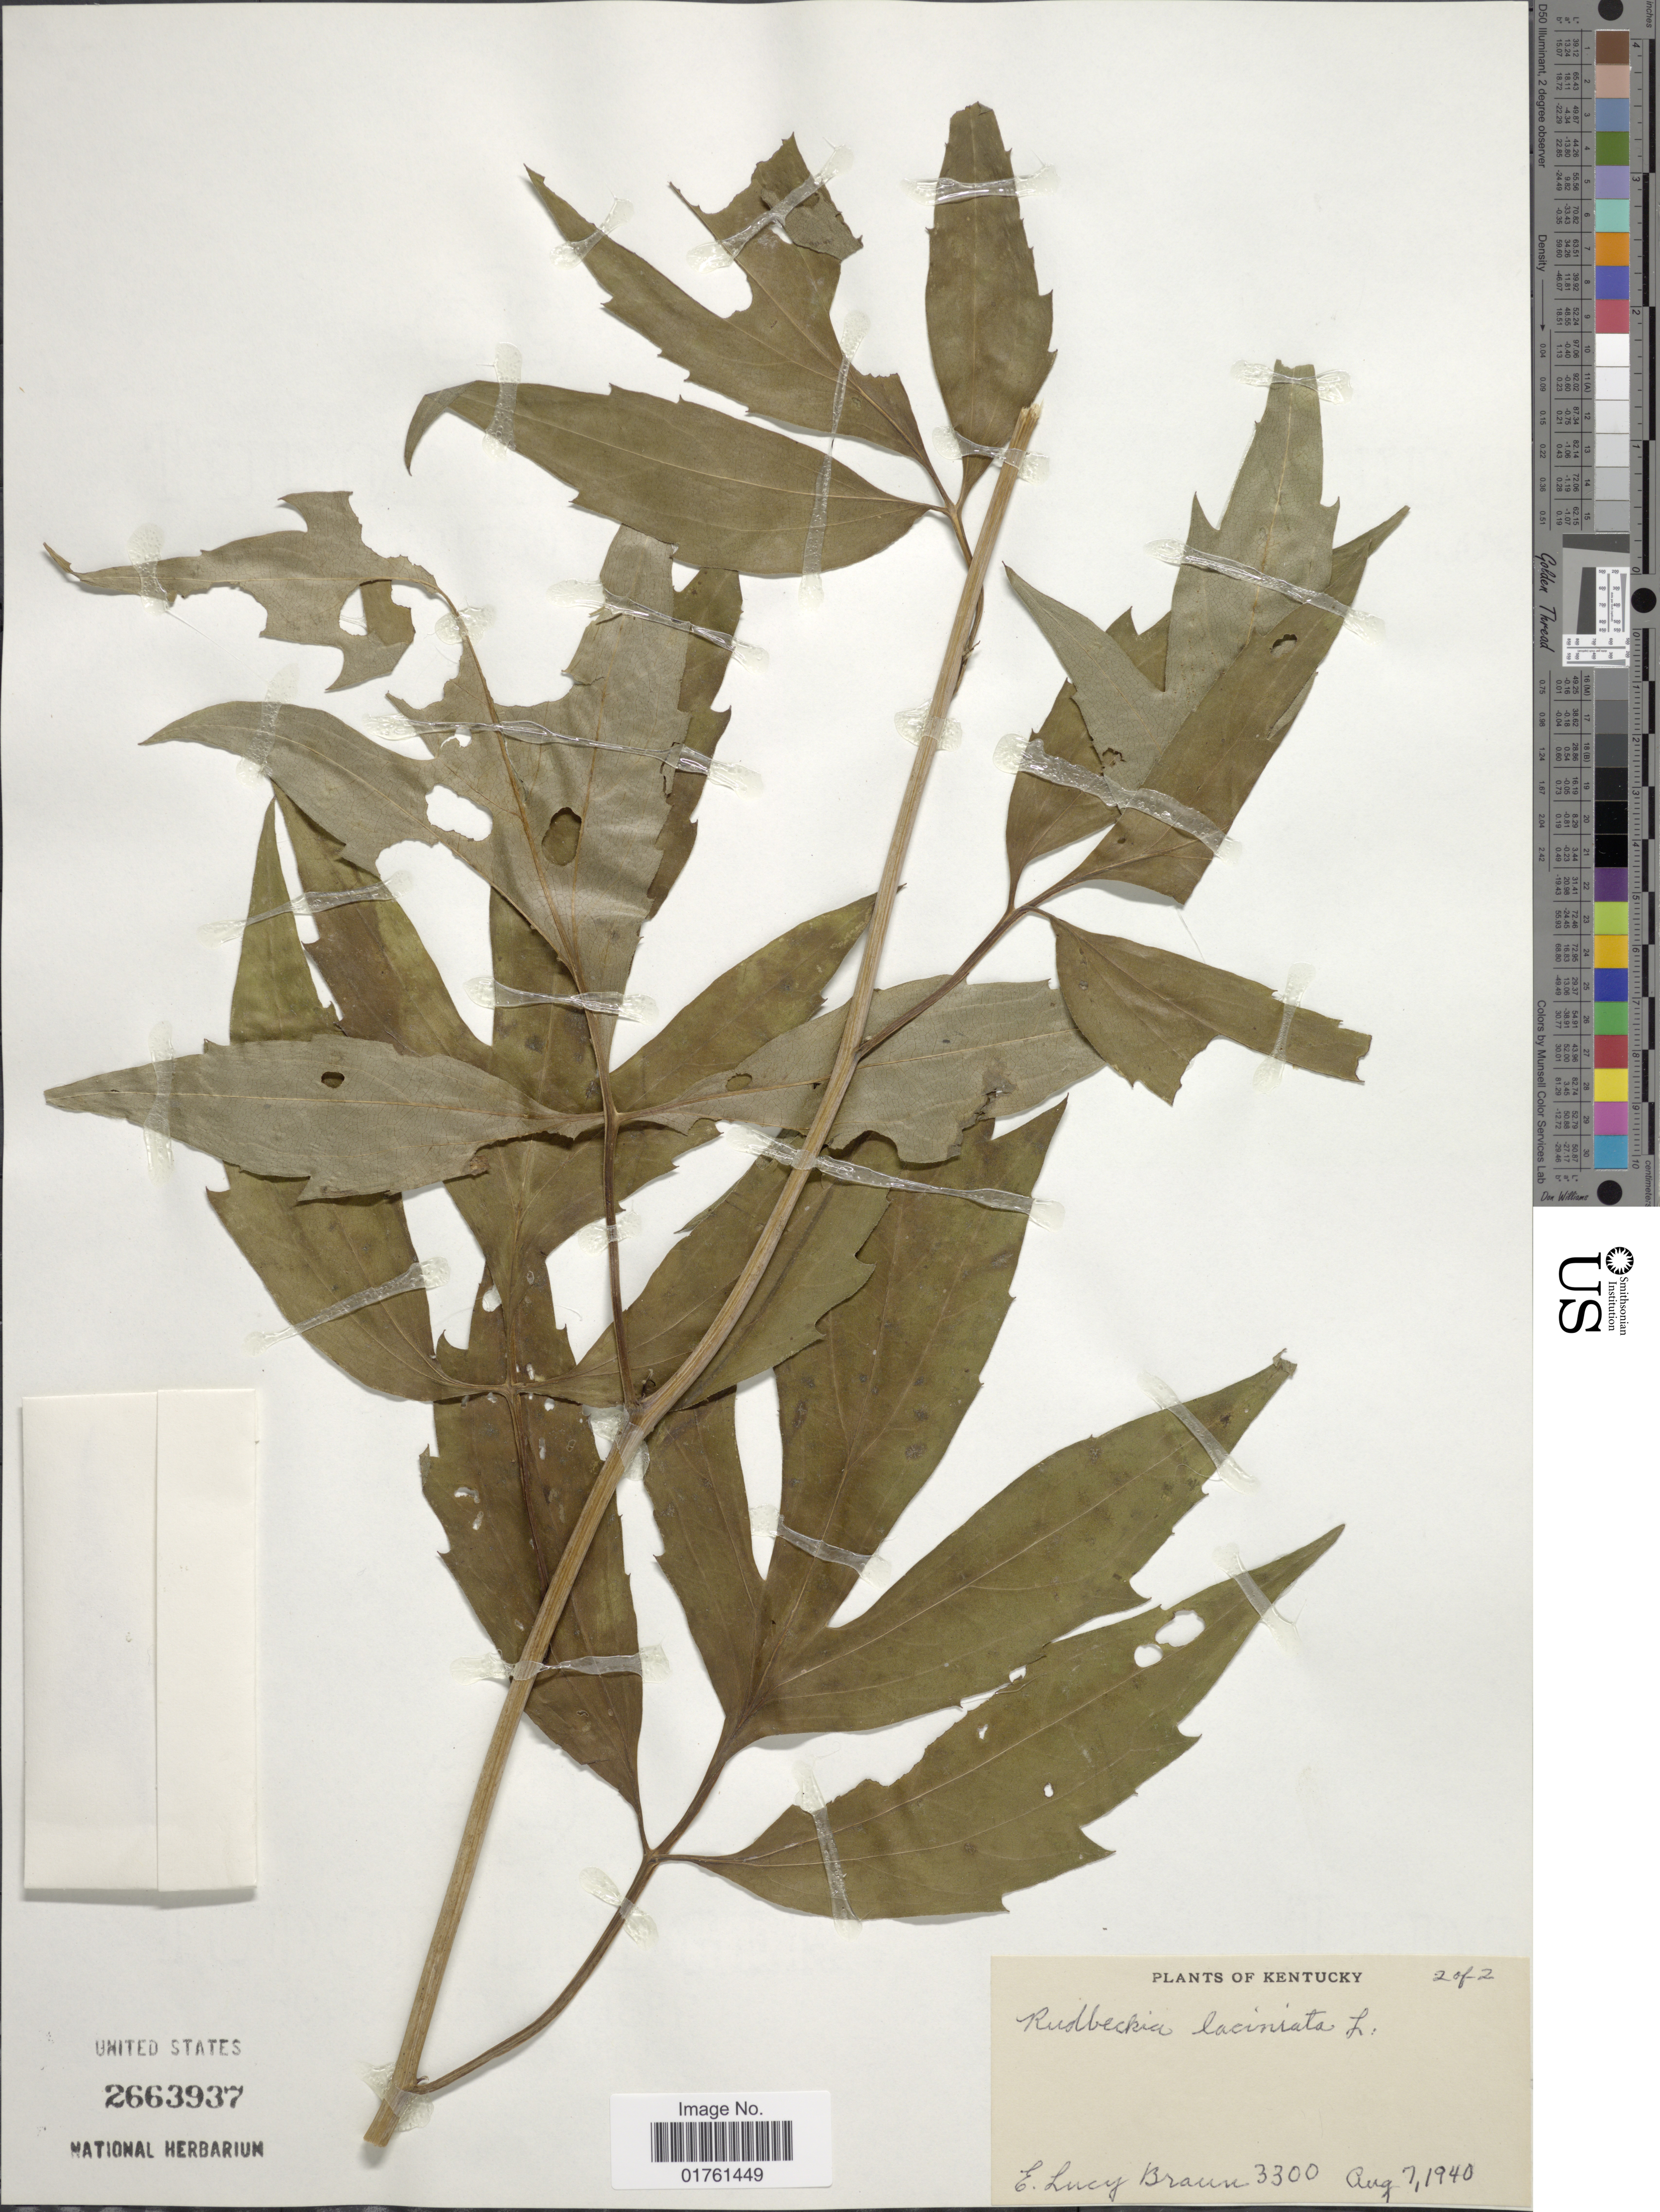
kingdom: Plantae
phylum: Tracheophyta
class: Magnoliopsida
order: Asterales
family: Asteraceae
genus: Rudbeckia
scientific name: Rudbeckia laciniata var. laciniata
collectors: E. L. Braun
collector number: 3300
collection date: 1940-08-07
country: United States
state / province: Kentucky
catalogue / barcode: US 2663937